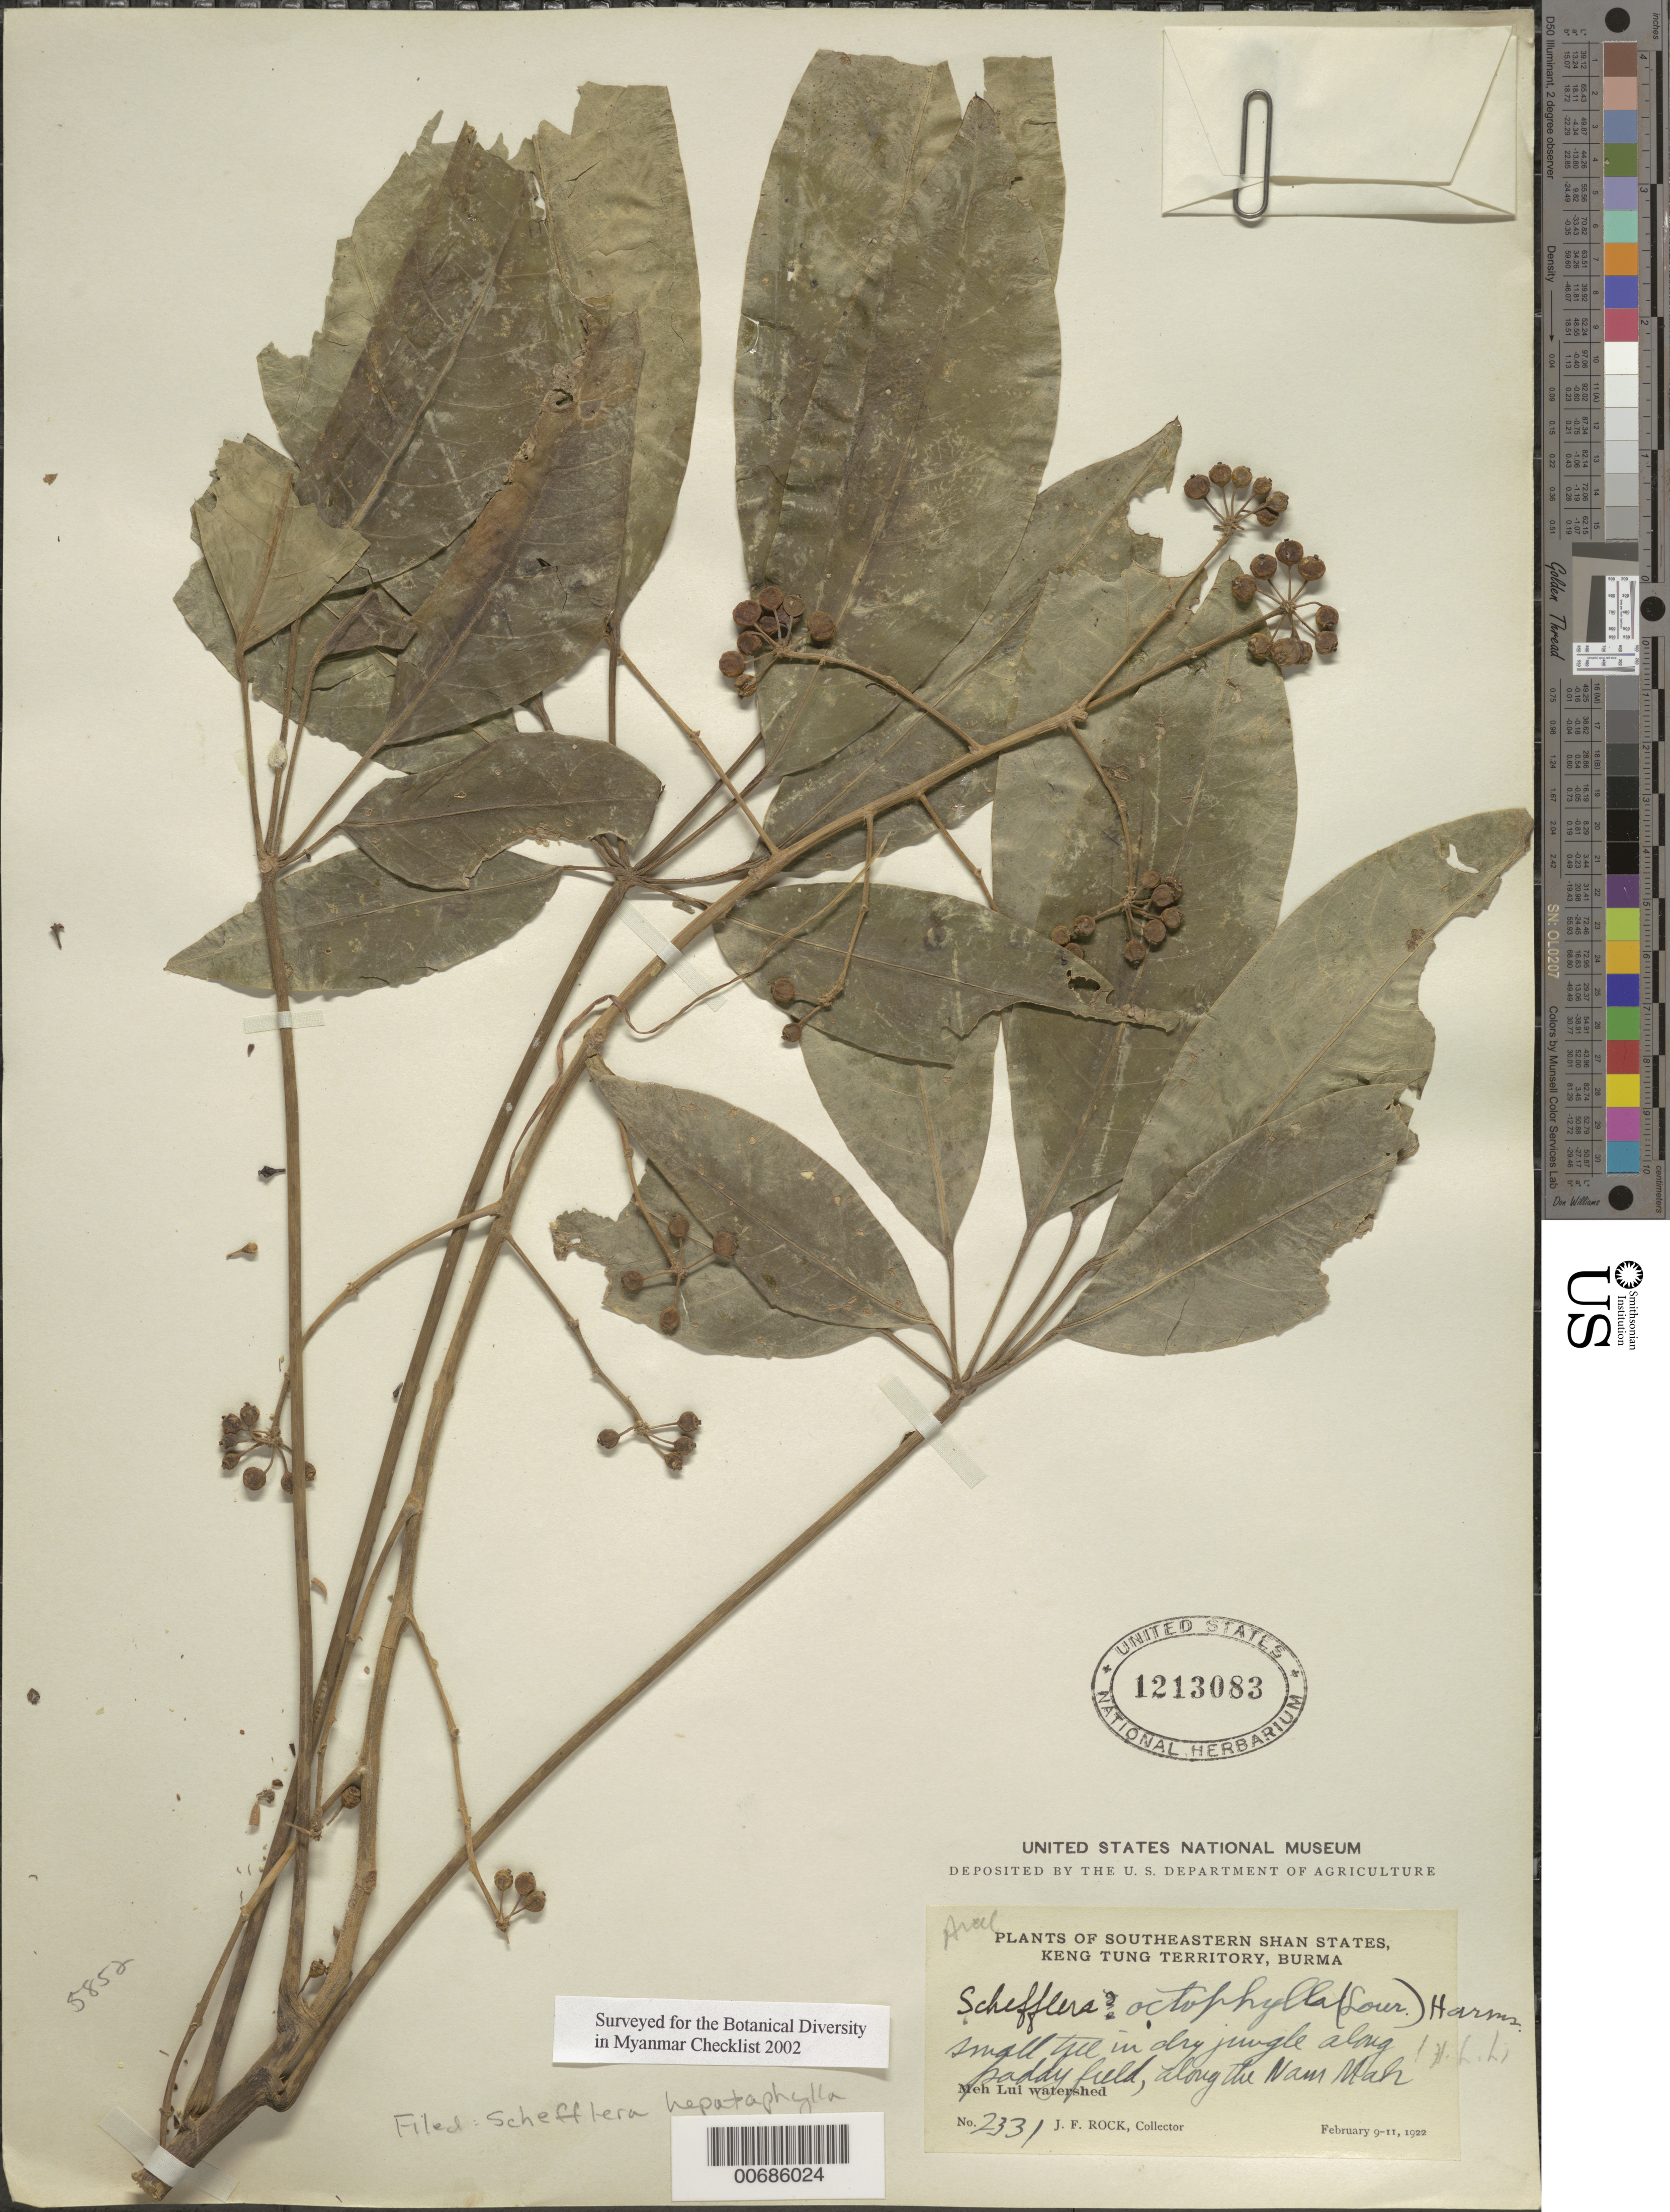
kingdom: Plantae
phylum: Tracheophyta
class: Magnoliopsida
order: Apiales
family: Araliaceae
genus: Schefflera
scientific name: Schefflera heptaphylla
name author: (L.) Frodin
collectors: J. F. Rock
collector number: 2331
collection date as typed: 09 Feb 1922 to 11 Feb 1922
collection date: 1922-02-09/1922-02-11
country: Myanmar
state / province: Shan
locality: Southeastern Shan States, Keng Tung Terr., Meh Lui, watershed, Nam Mah R.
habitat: Dry jungle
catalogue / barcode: US 1213083